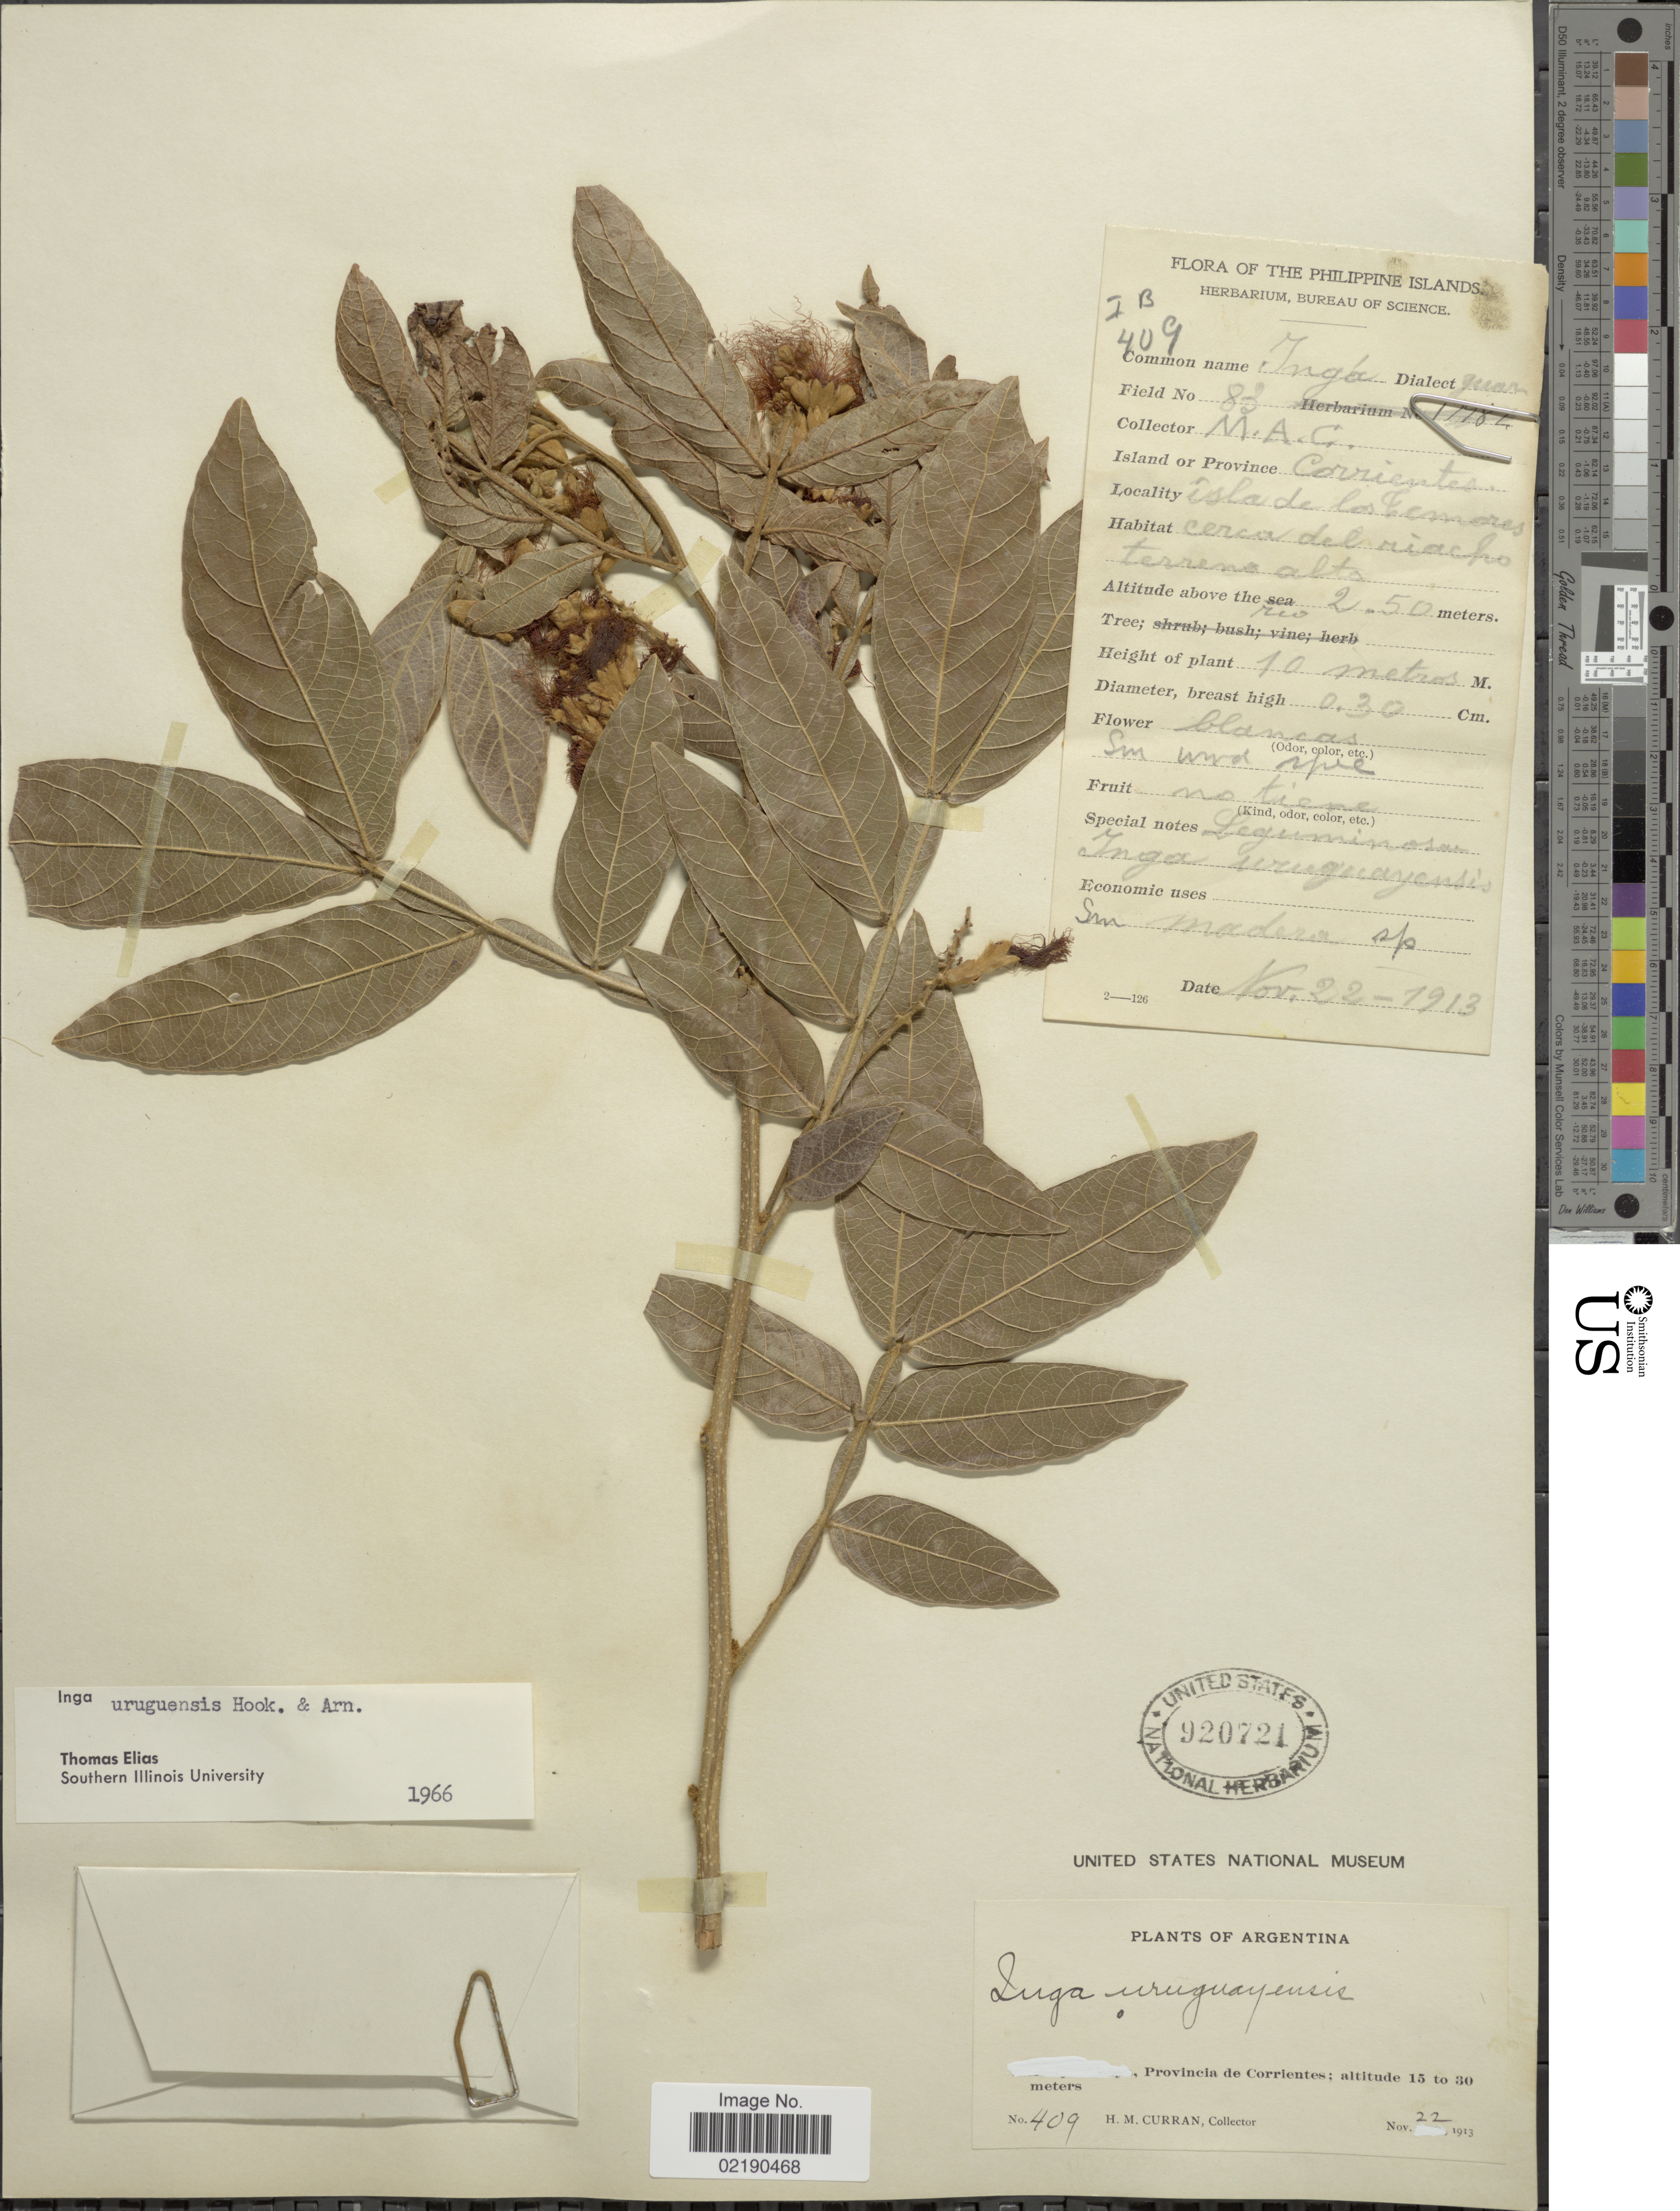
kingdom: Plantae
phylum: Tracheophyta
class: Magnoliopsida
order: Fabales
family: Fabaceae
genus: Inga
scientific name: Inga vera subsp. affinis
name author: (DC.) T.D. Penn.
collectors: H. M. Curran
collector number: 409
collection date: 1913-11-22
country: Argentina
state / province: Corrientes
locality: Provincia de Corrientes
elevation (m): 15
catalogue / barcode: US 920721